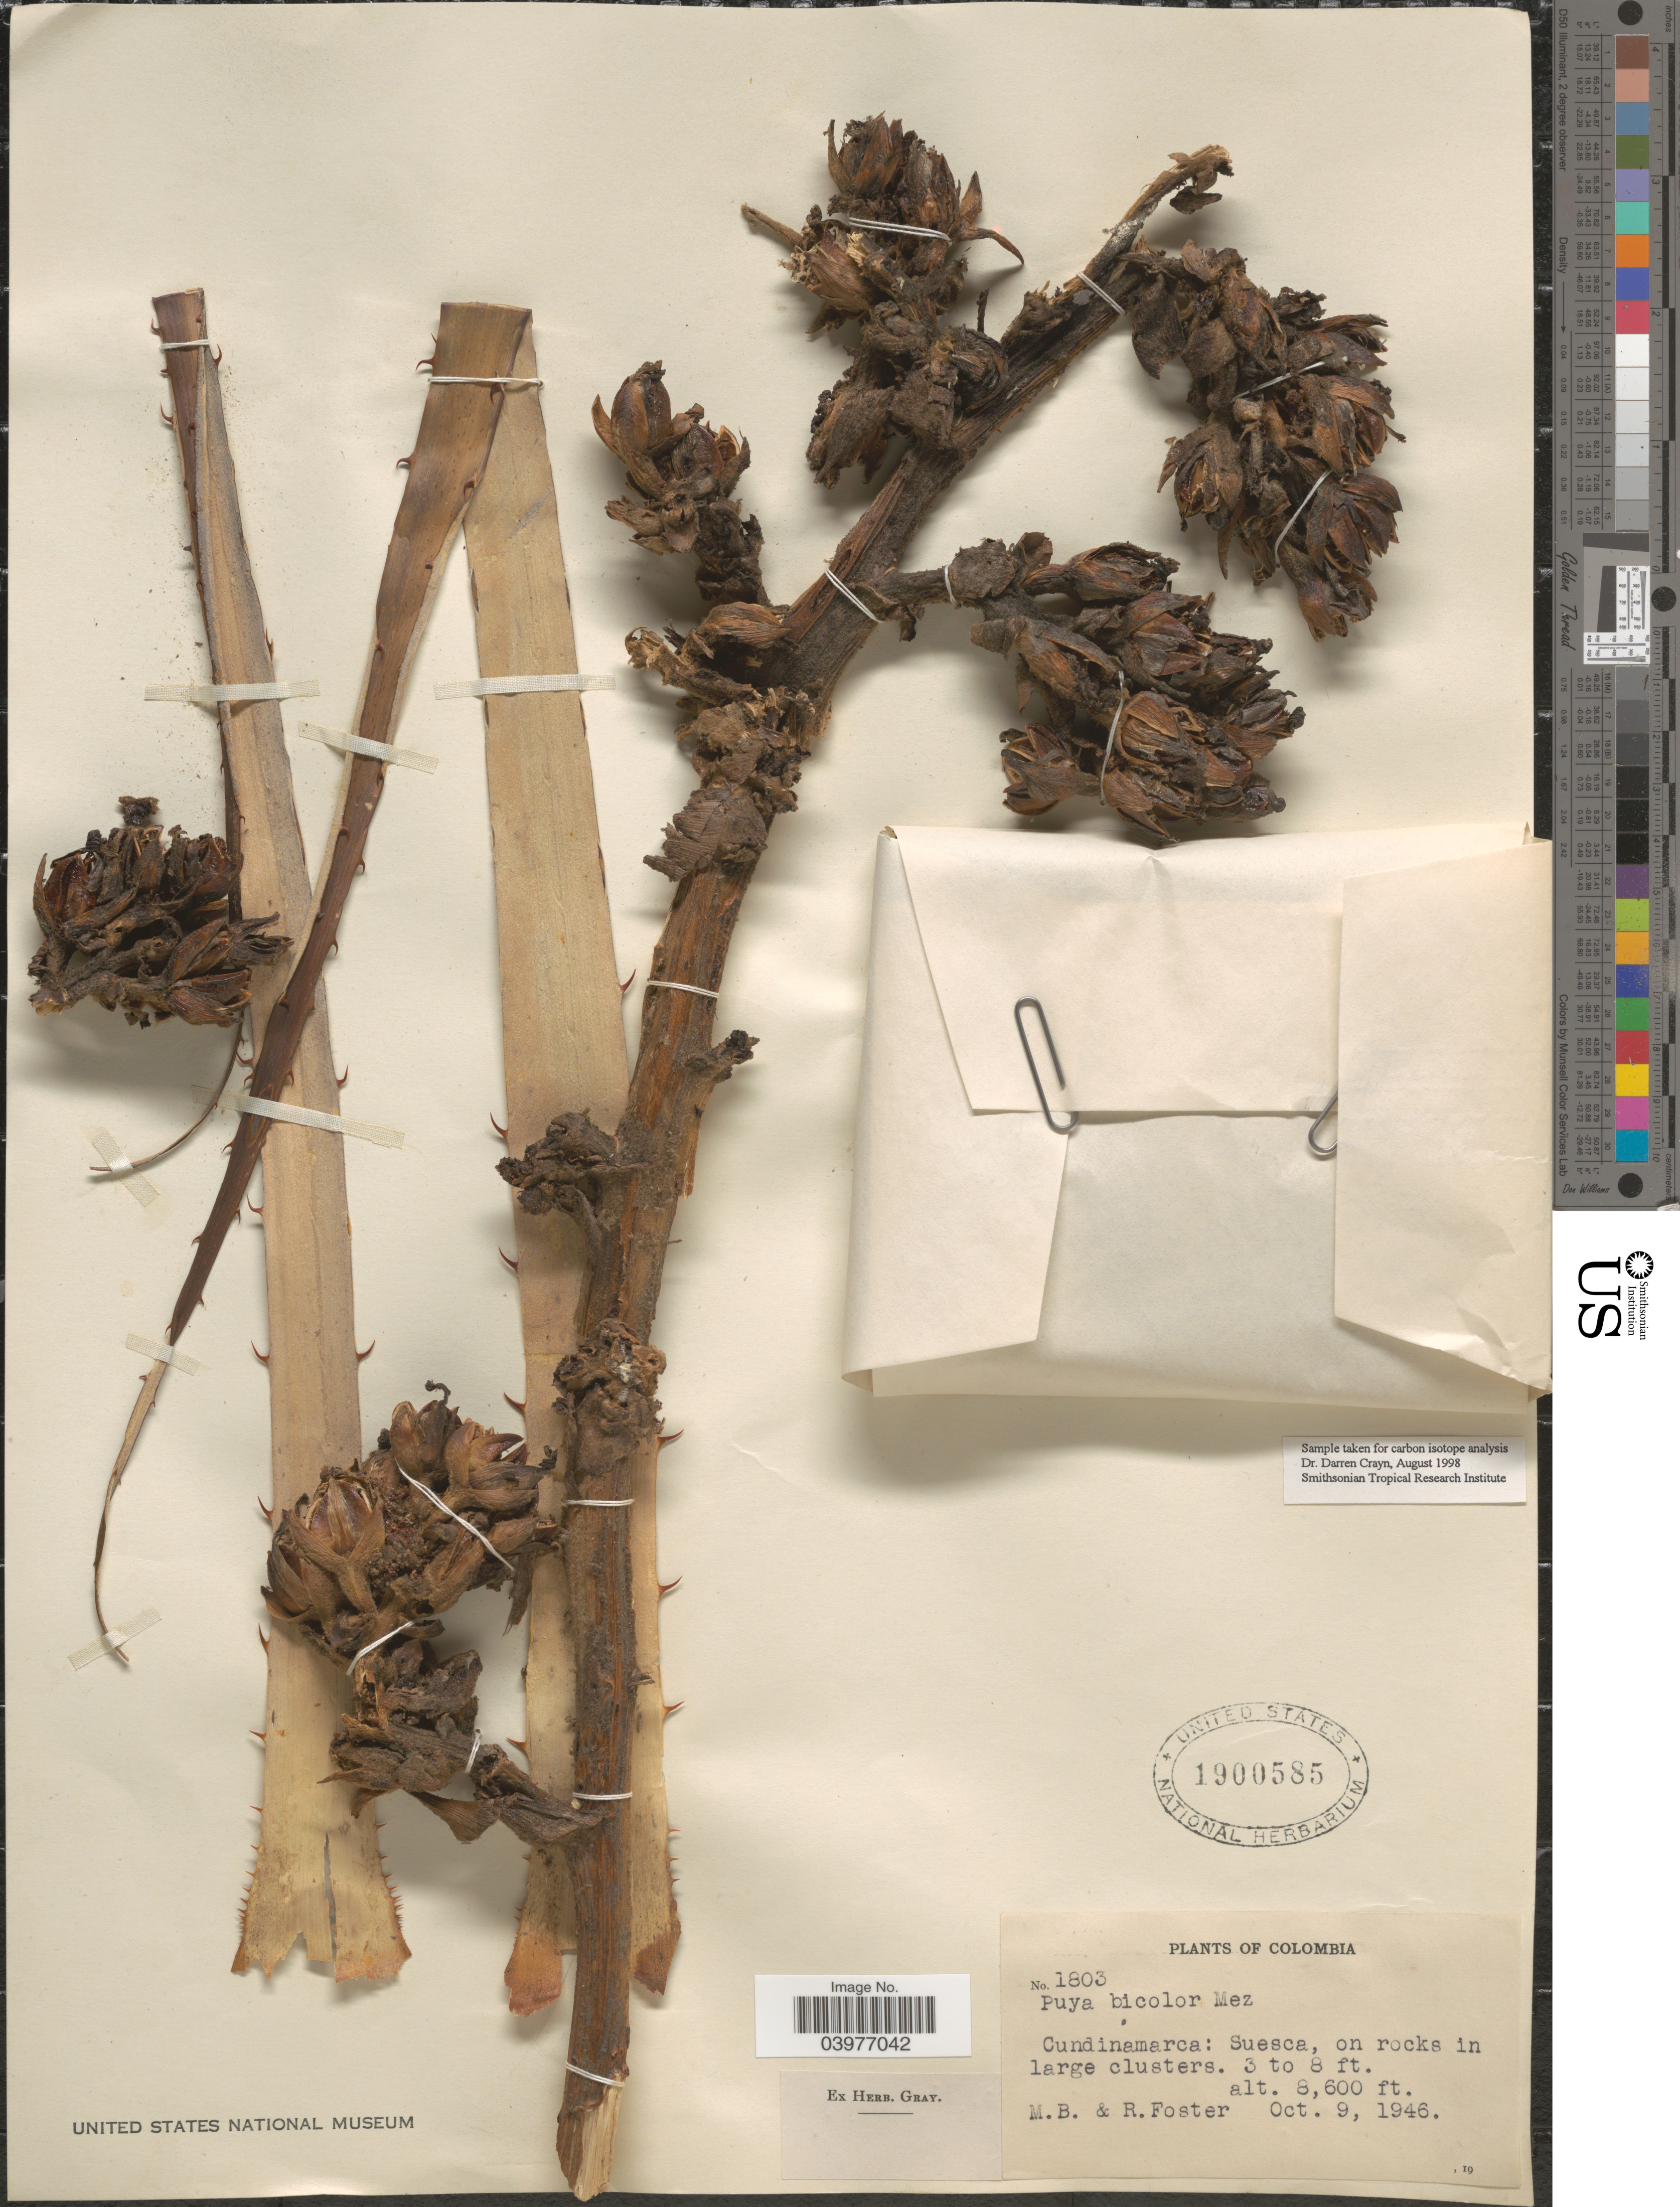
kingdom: Plantae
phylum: Tracheophyta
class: Liliopsida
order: Poales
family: Bromeliaceae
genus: Puya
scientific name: Puya bicolor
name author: Mez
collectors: M. B. Foster & R. Foster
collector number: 1803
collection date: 1946-10-09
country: Colombia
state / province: Cundinamarca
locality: Sueasca.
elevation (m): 2621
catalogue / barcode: US 1900585